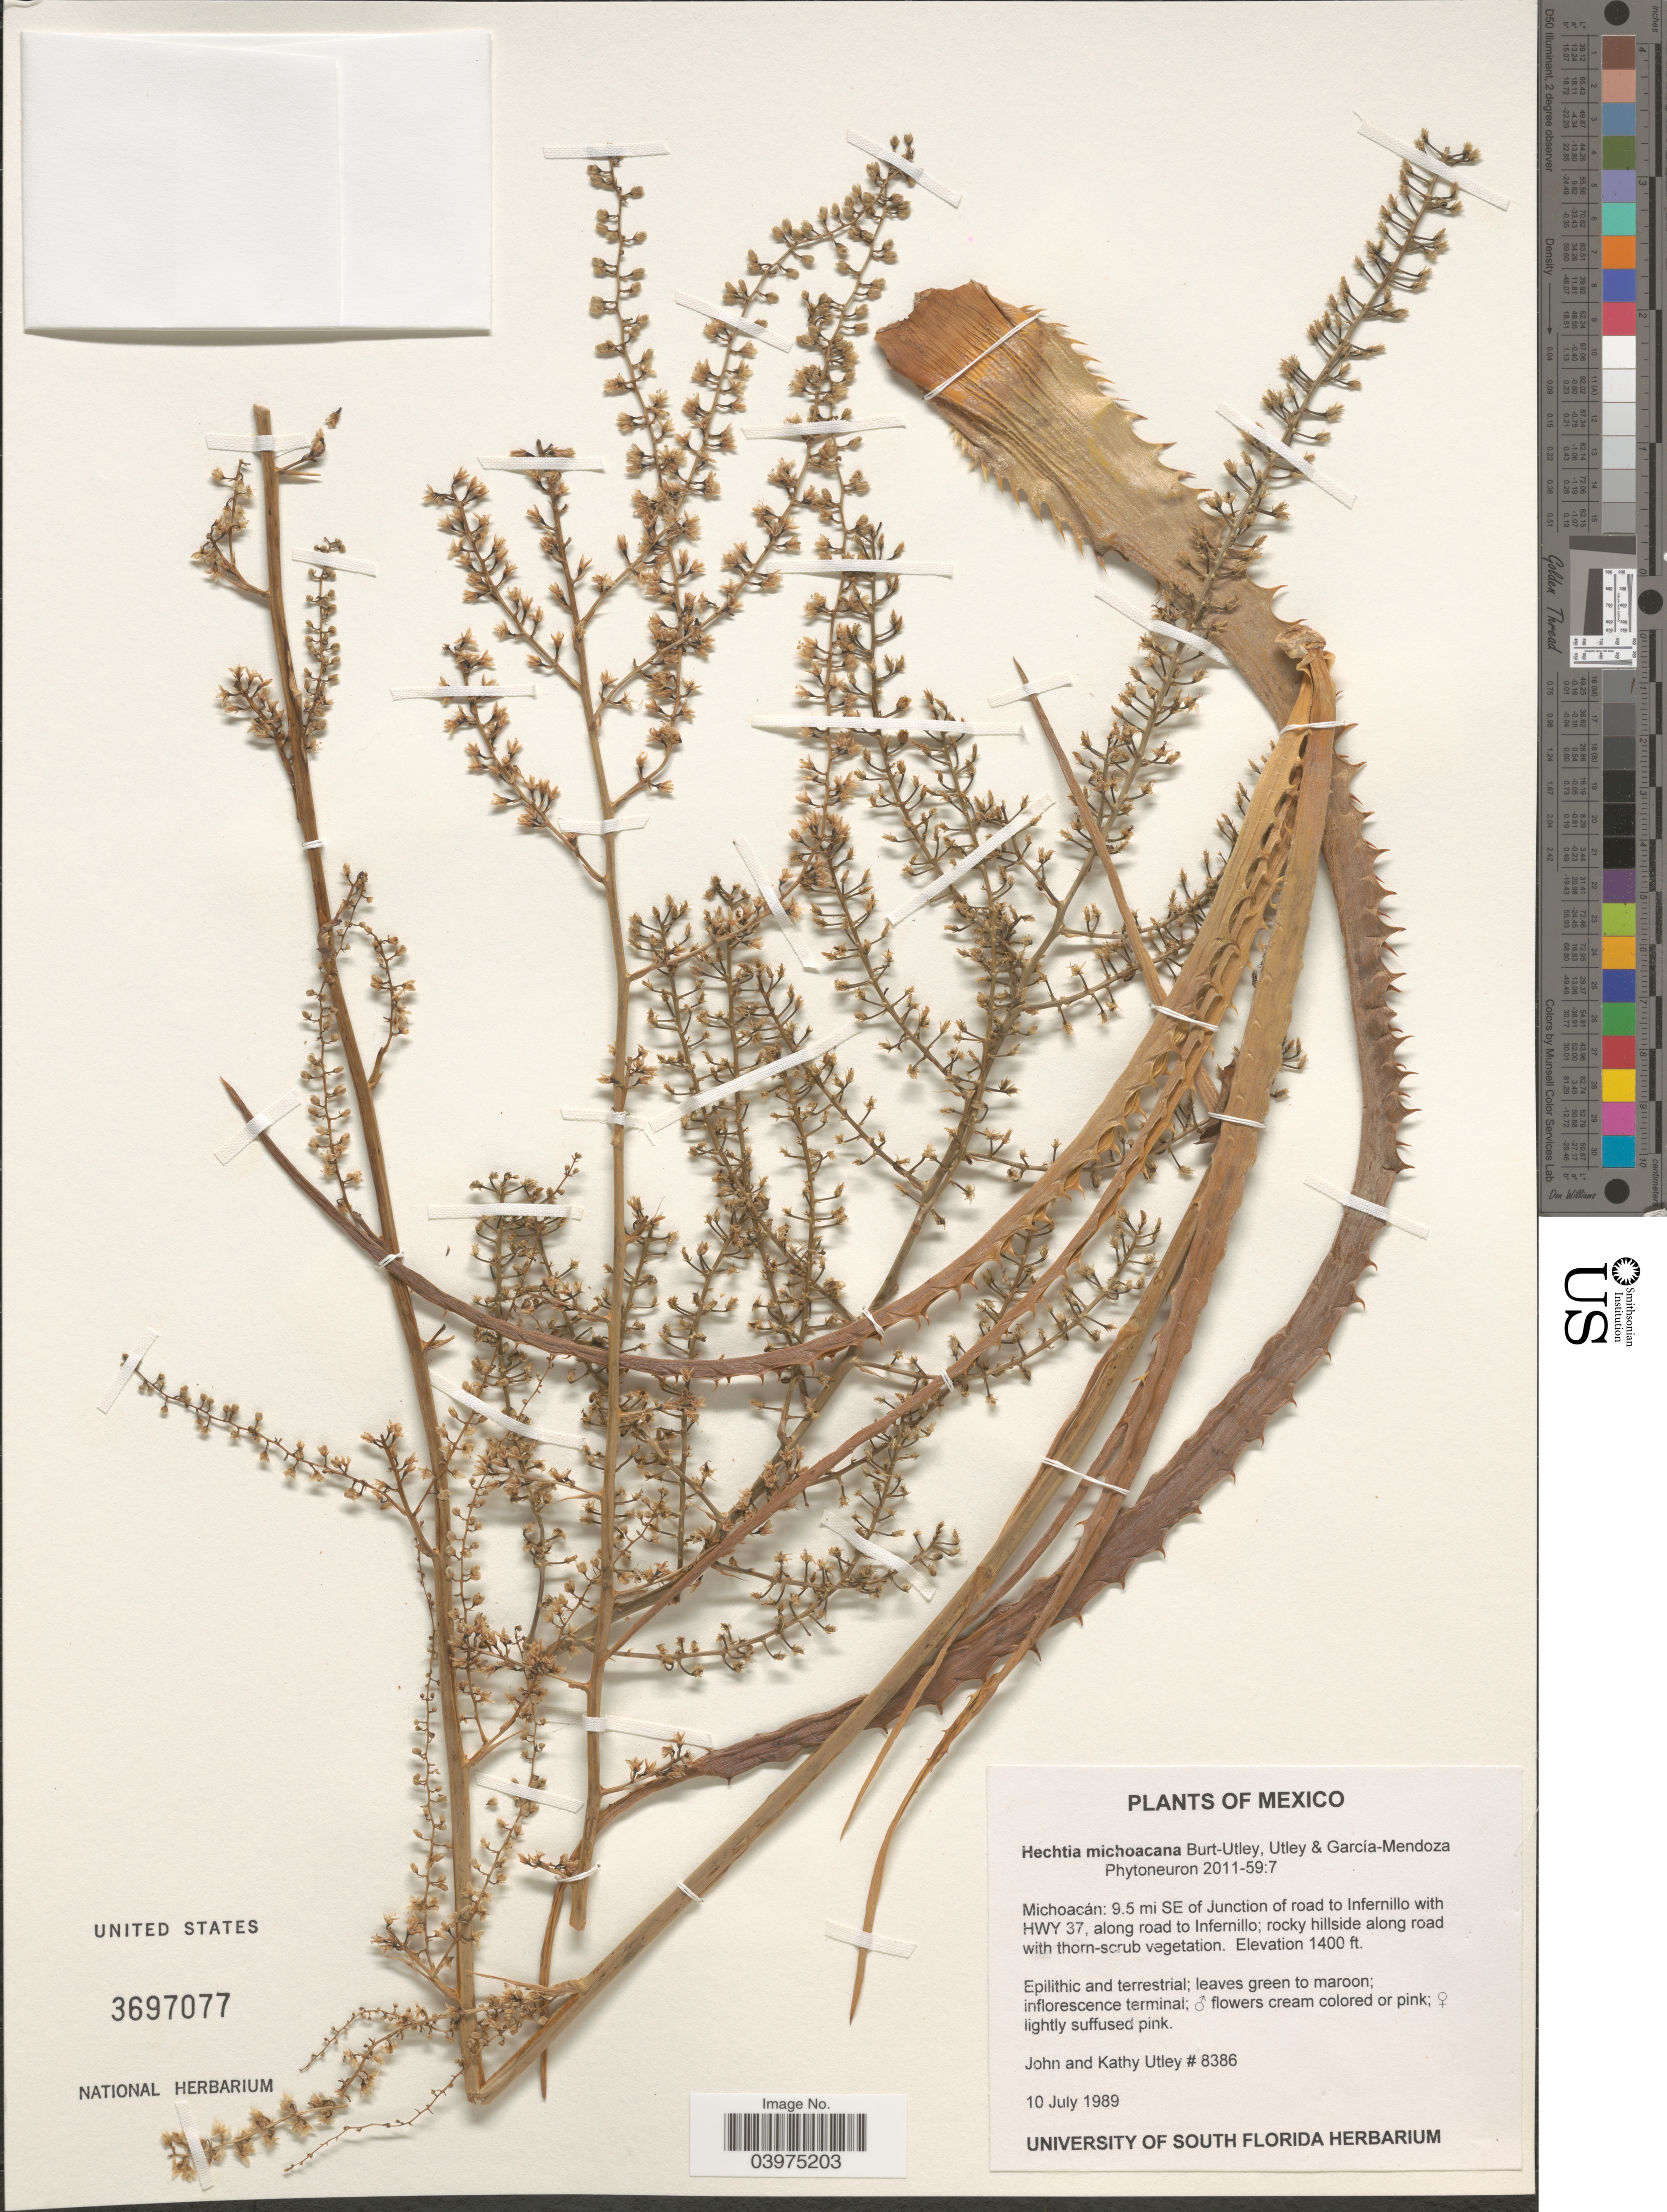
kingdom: Plantae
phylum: Tracheophyta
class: Liliopsida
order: Poales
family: Bromeliaceae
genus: Hechtia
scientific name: Hechtia michoacana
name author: Burt-Utley et al.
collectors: J. F. Utley & K. Burt-Utley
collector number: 8386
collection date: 1989-07-10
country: Mexico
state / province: Michoacán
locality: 9.5 mi SE of Junction of road to Infernillo with HWY 37, along road to Infernillo.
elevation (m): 427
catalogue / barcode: US 3697077